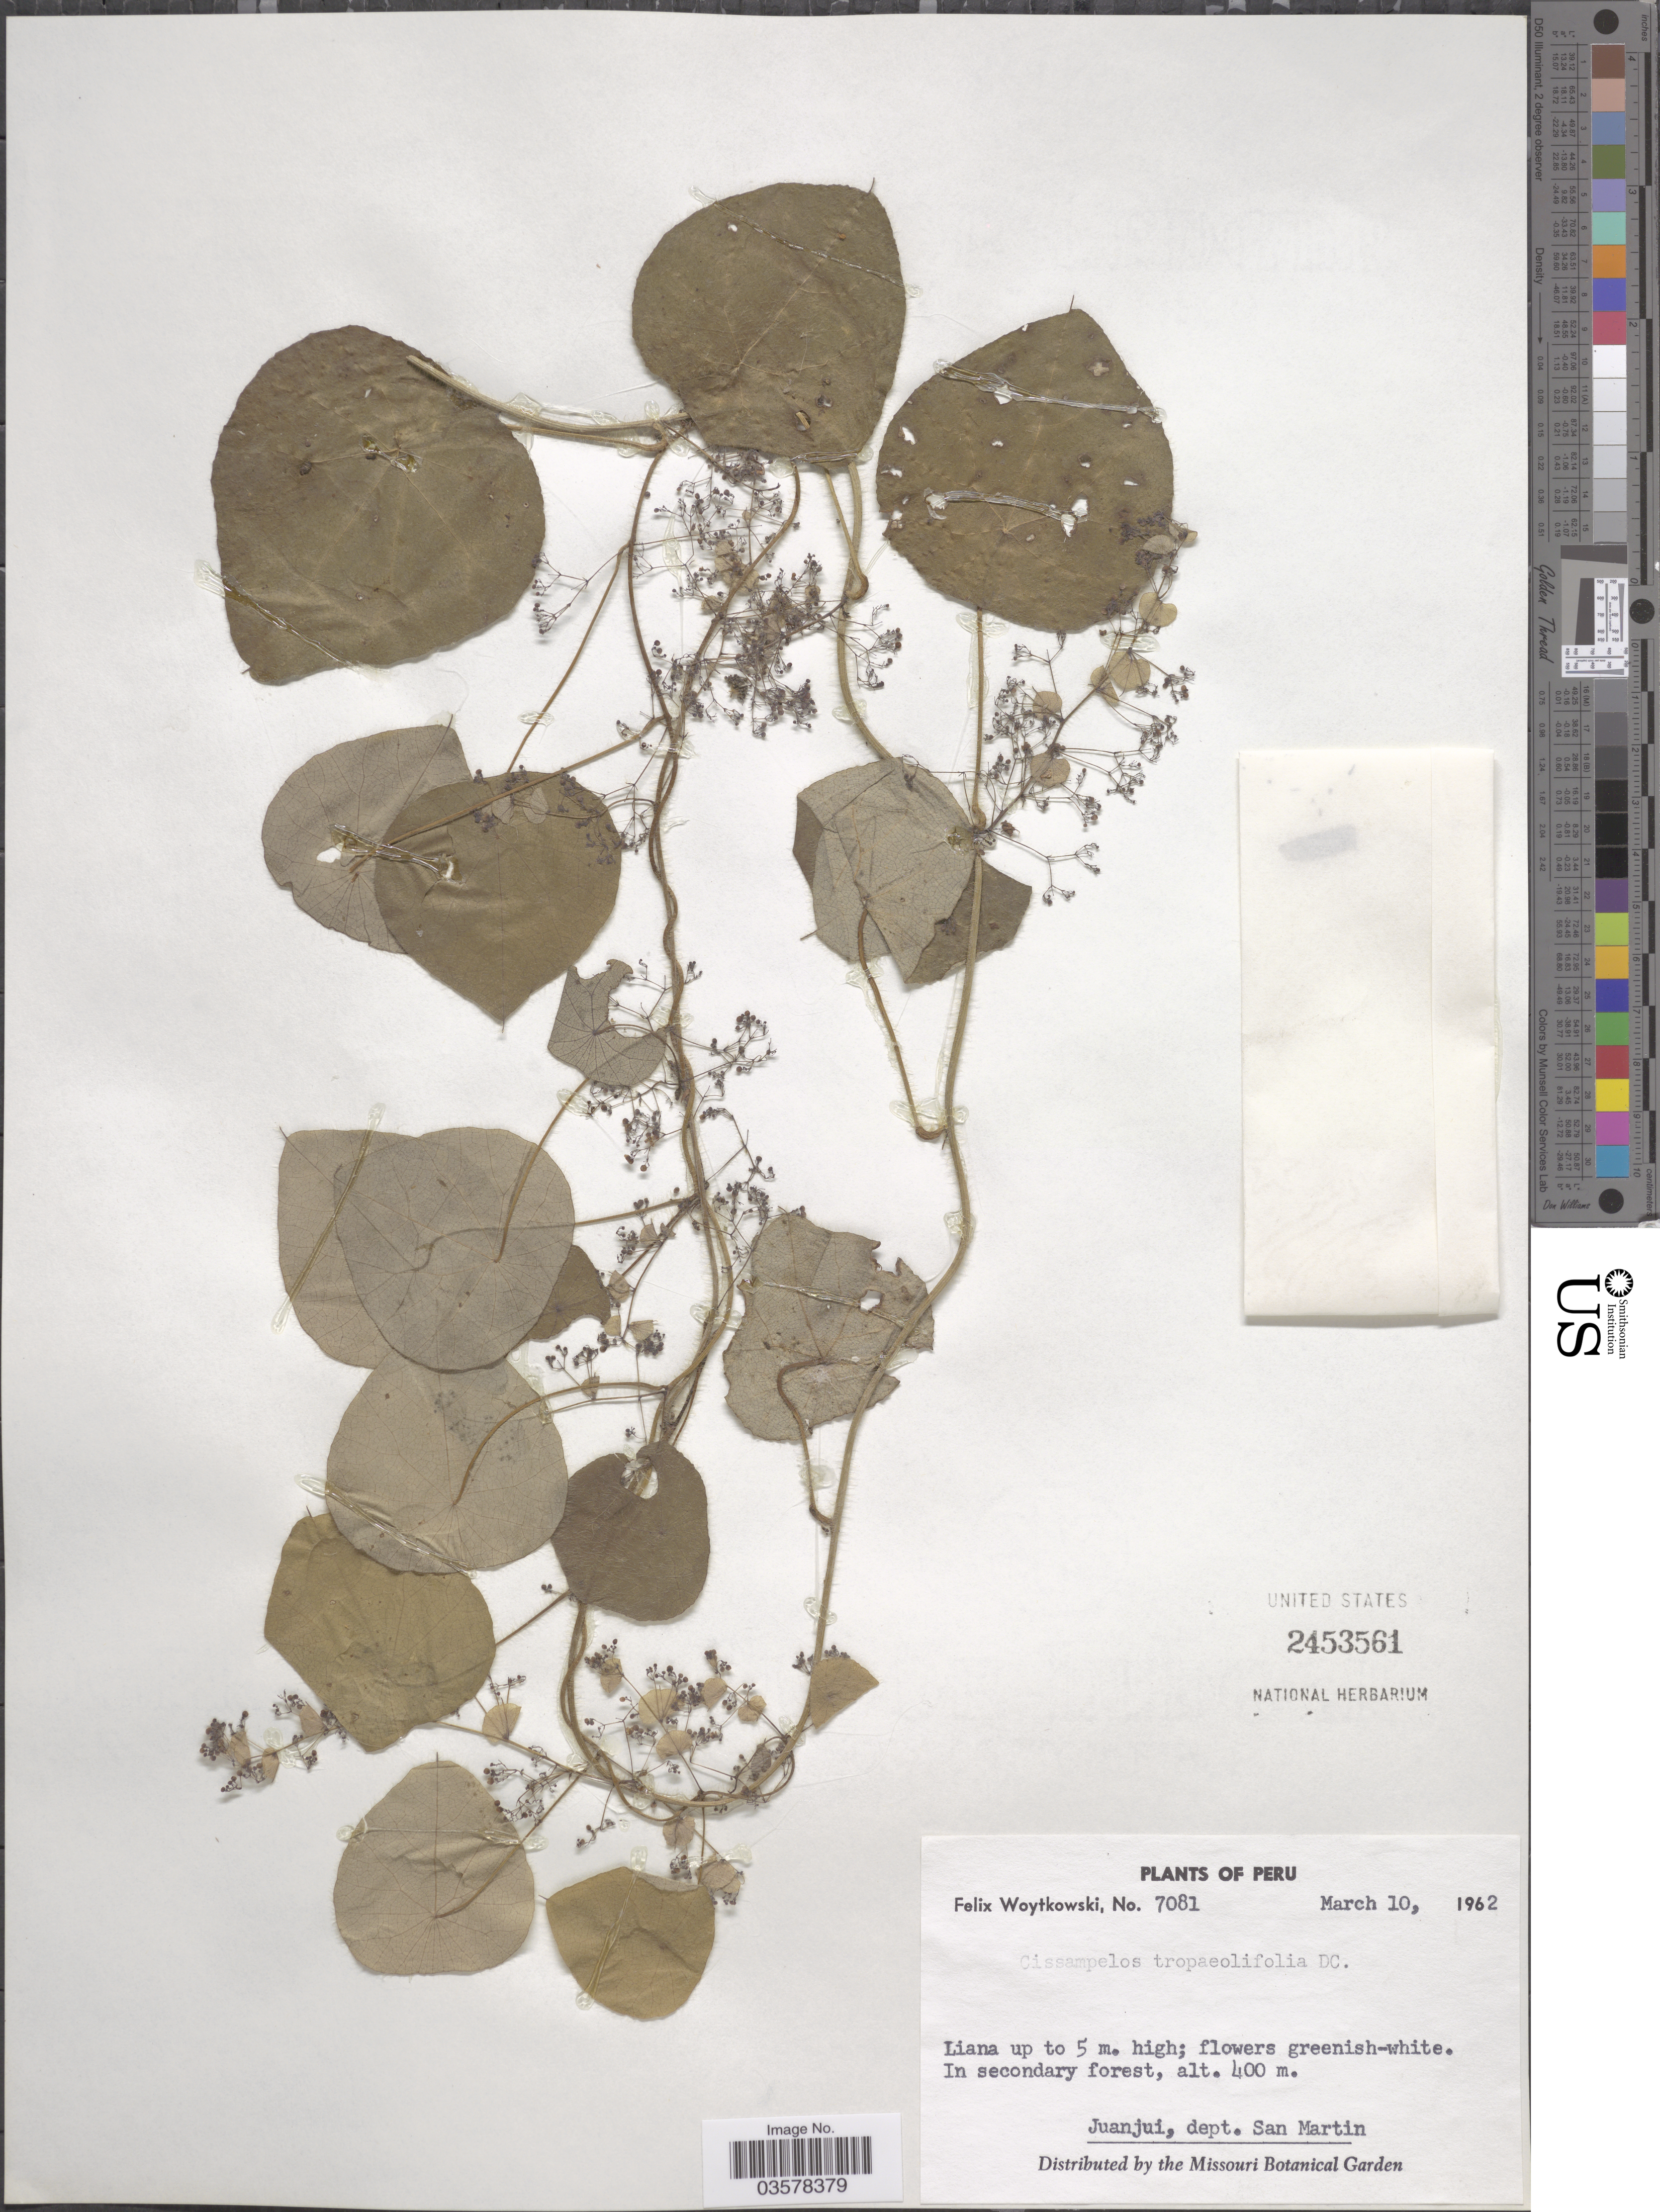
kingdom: Plantae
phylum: Tracheophyta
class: Magnoliopsida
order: Ranunculales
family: Menispermaceae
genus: Cissampelos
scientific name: Cissampelos pareira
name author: L.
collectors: F. Woytkowski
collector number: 7081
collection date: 1962-03-10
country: Peru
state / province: San Martín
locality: In secondary forest. Juanjui, dept. San Martin.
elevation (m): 400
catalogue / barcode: US 2453561